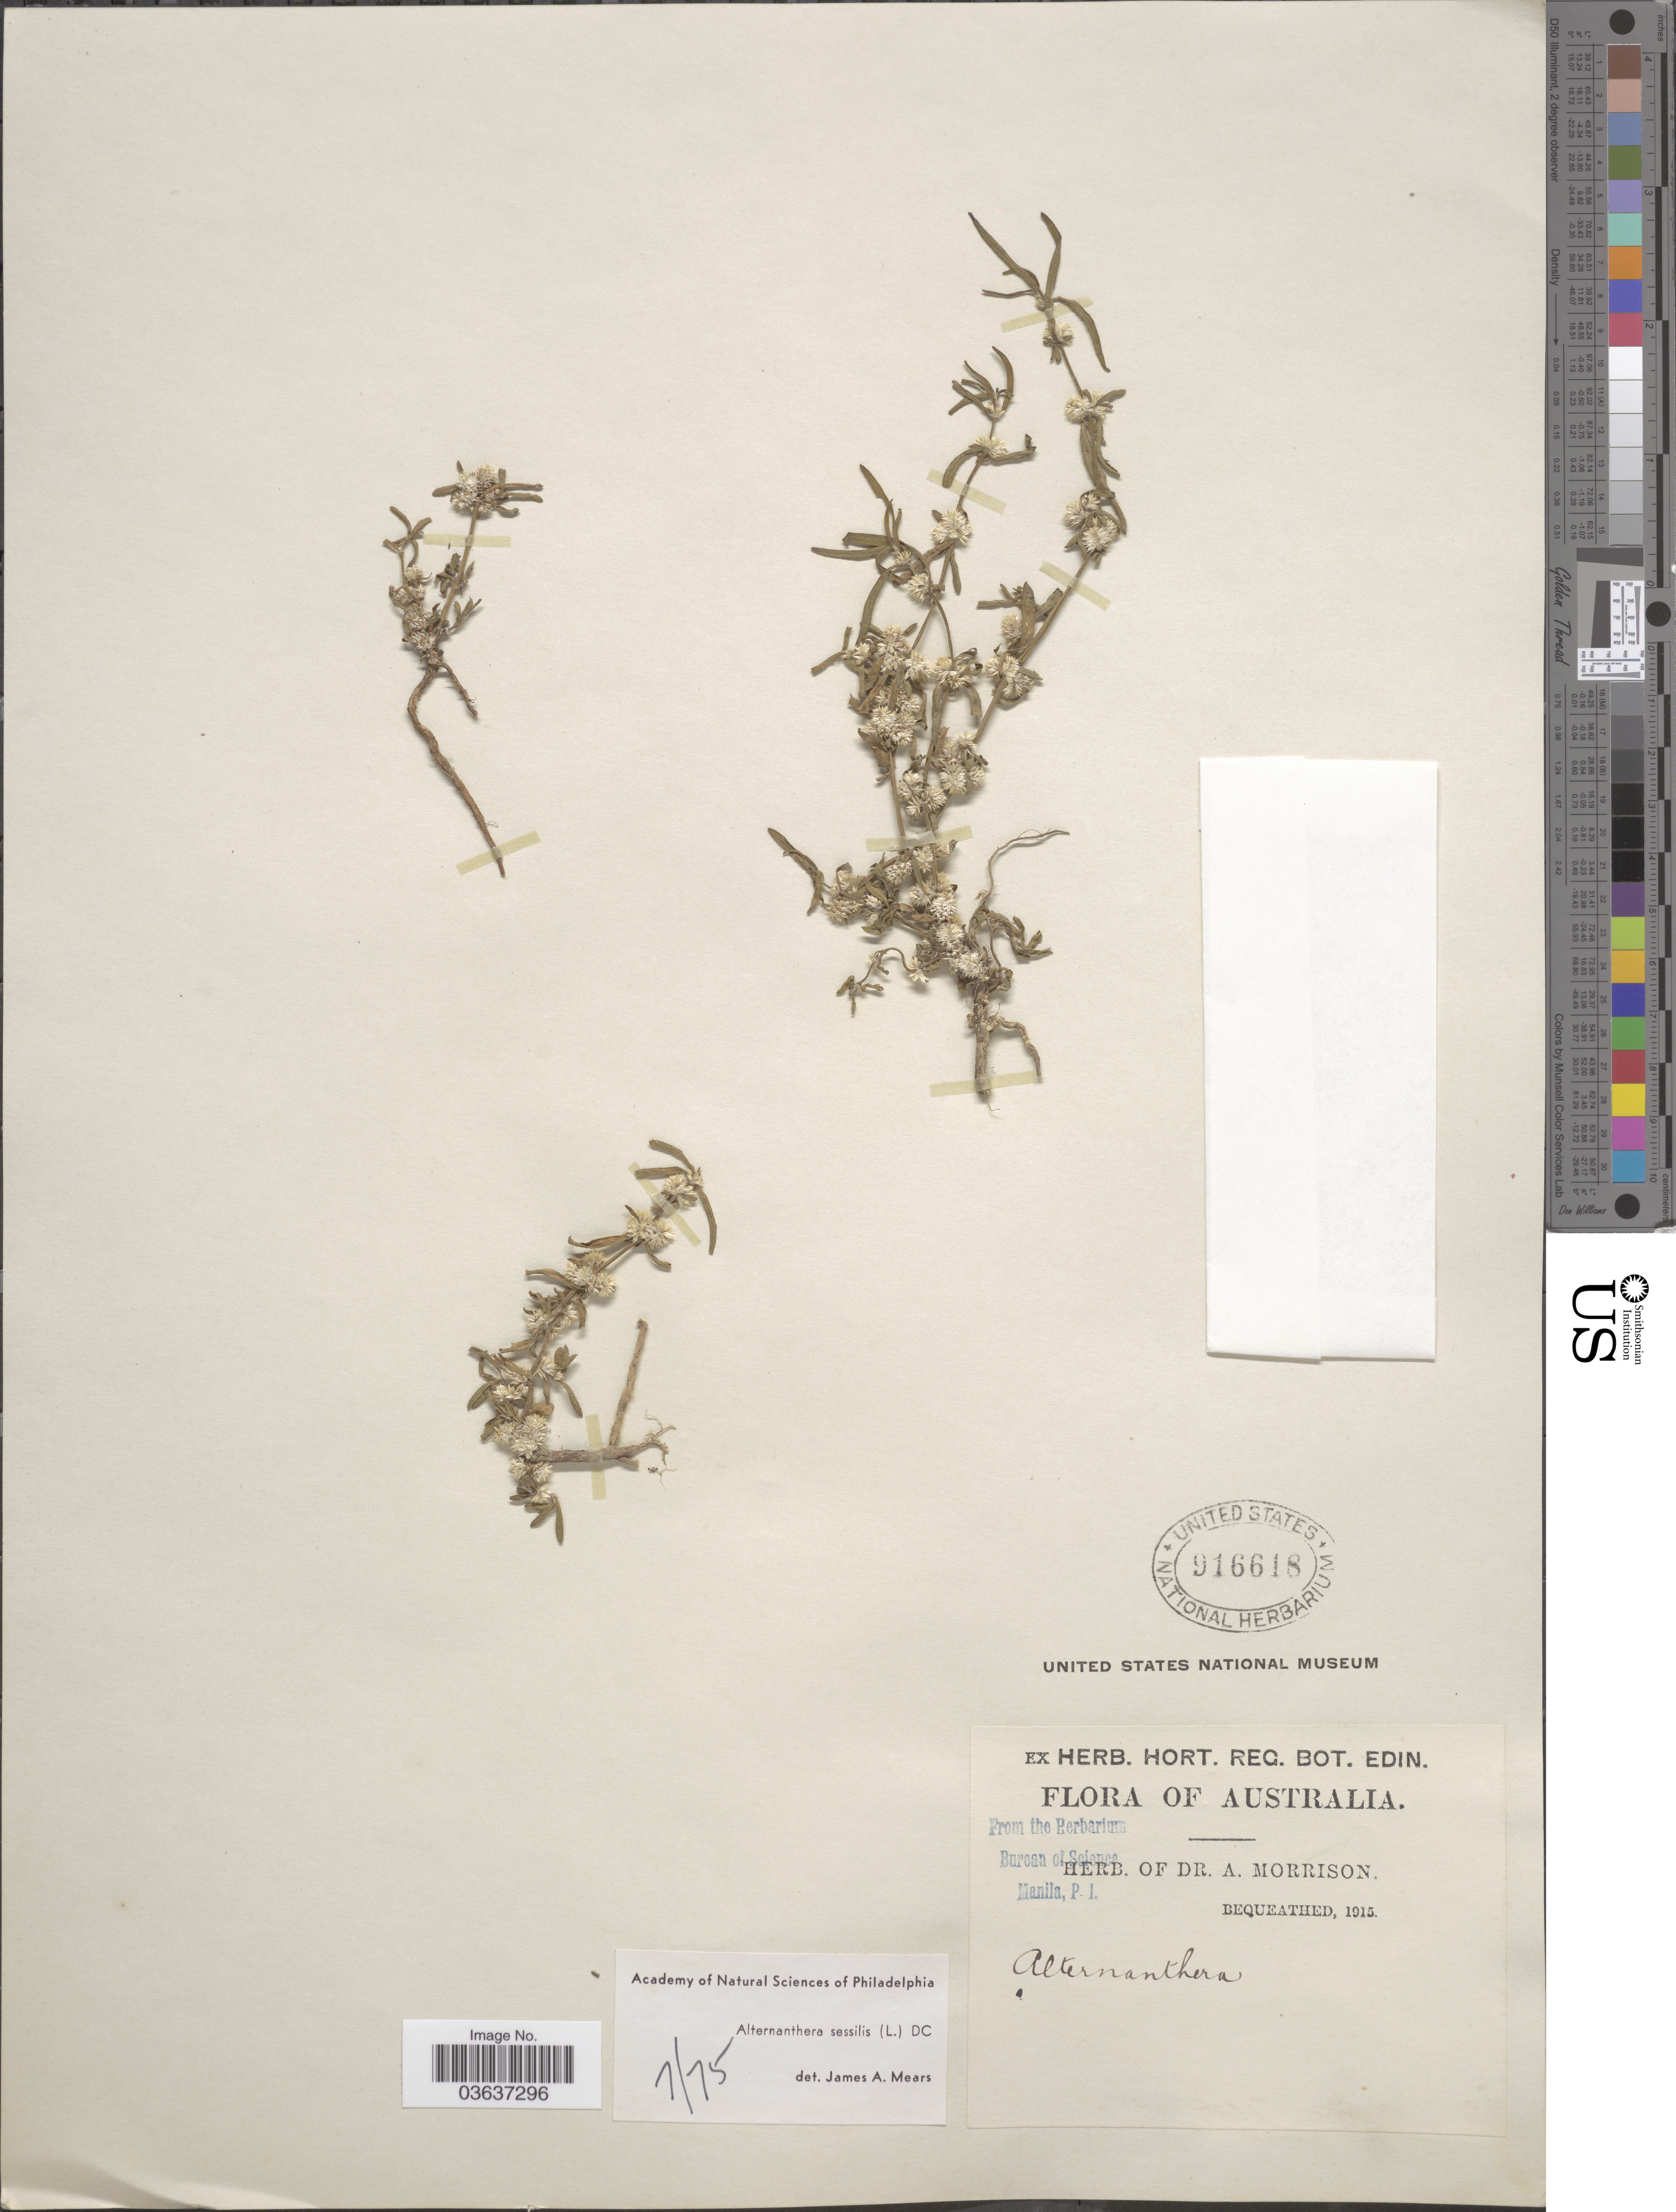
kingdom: Plantae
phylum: Tracheophyta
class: Magnoliopsida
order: Caryophyllales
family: Amaranthaceae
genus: Alternanthera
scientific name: Alternanthera sessilis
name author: (L.) DC.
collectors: ex herb. Dr. A. Morrison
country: Australia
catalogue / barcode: US 916618